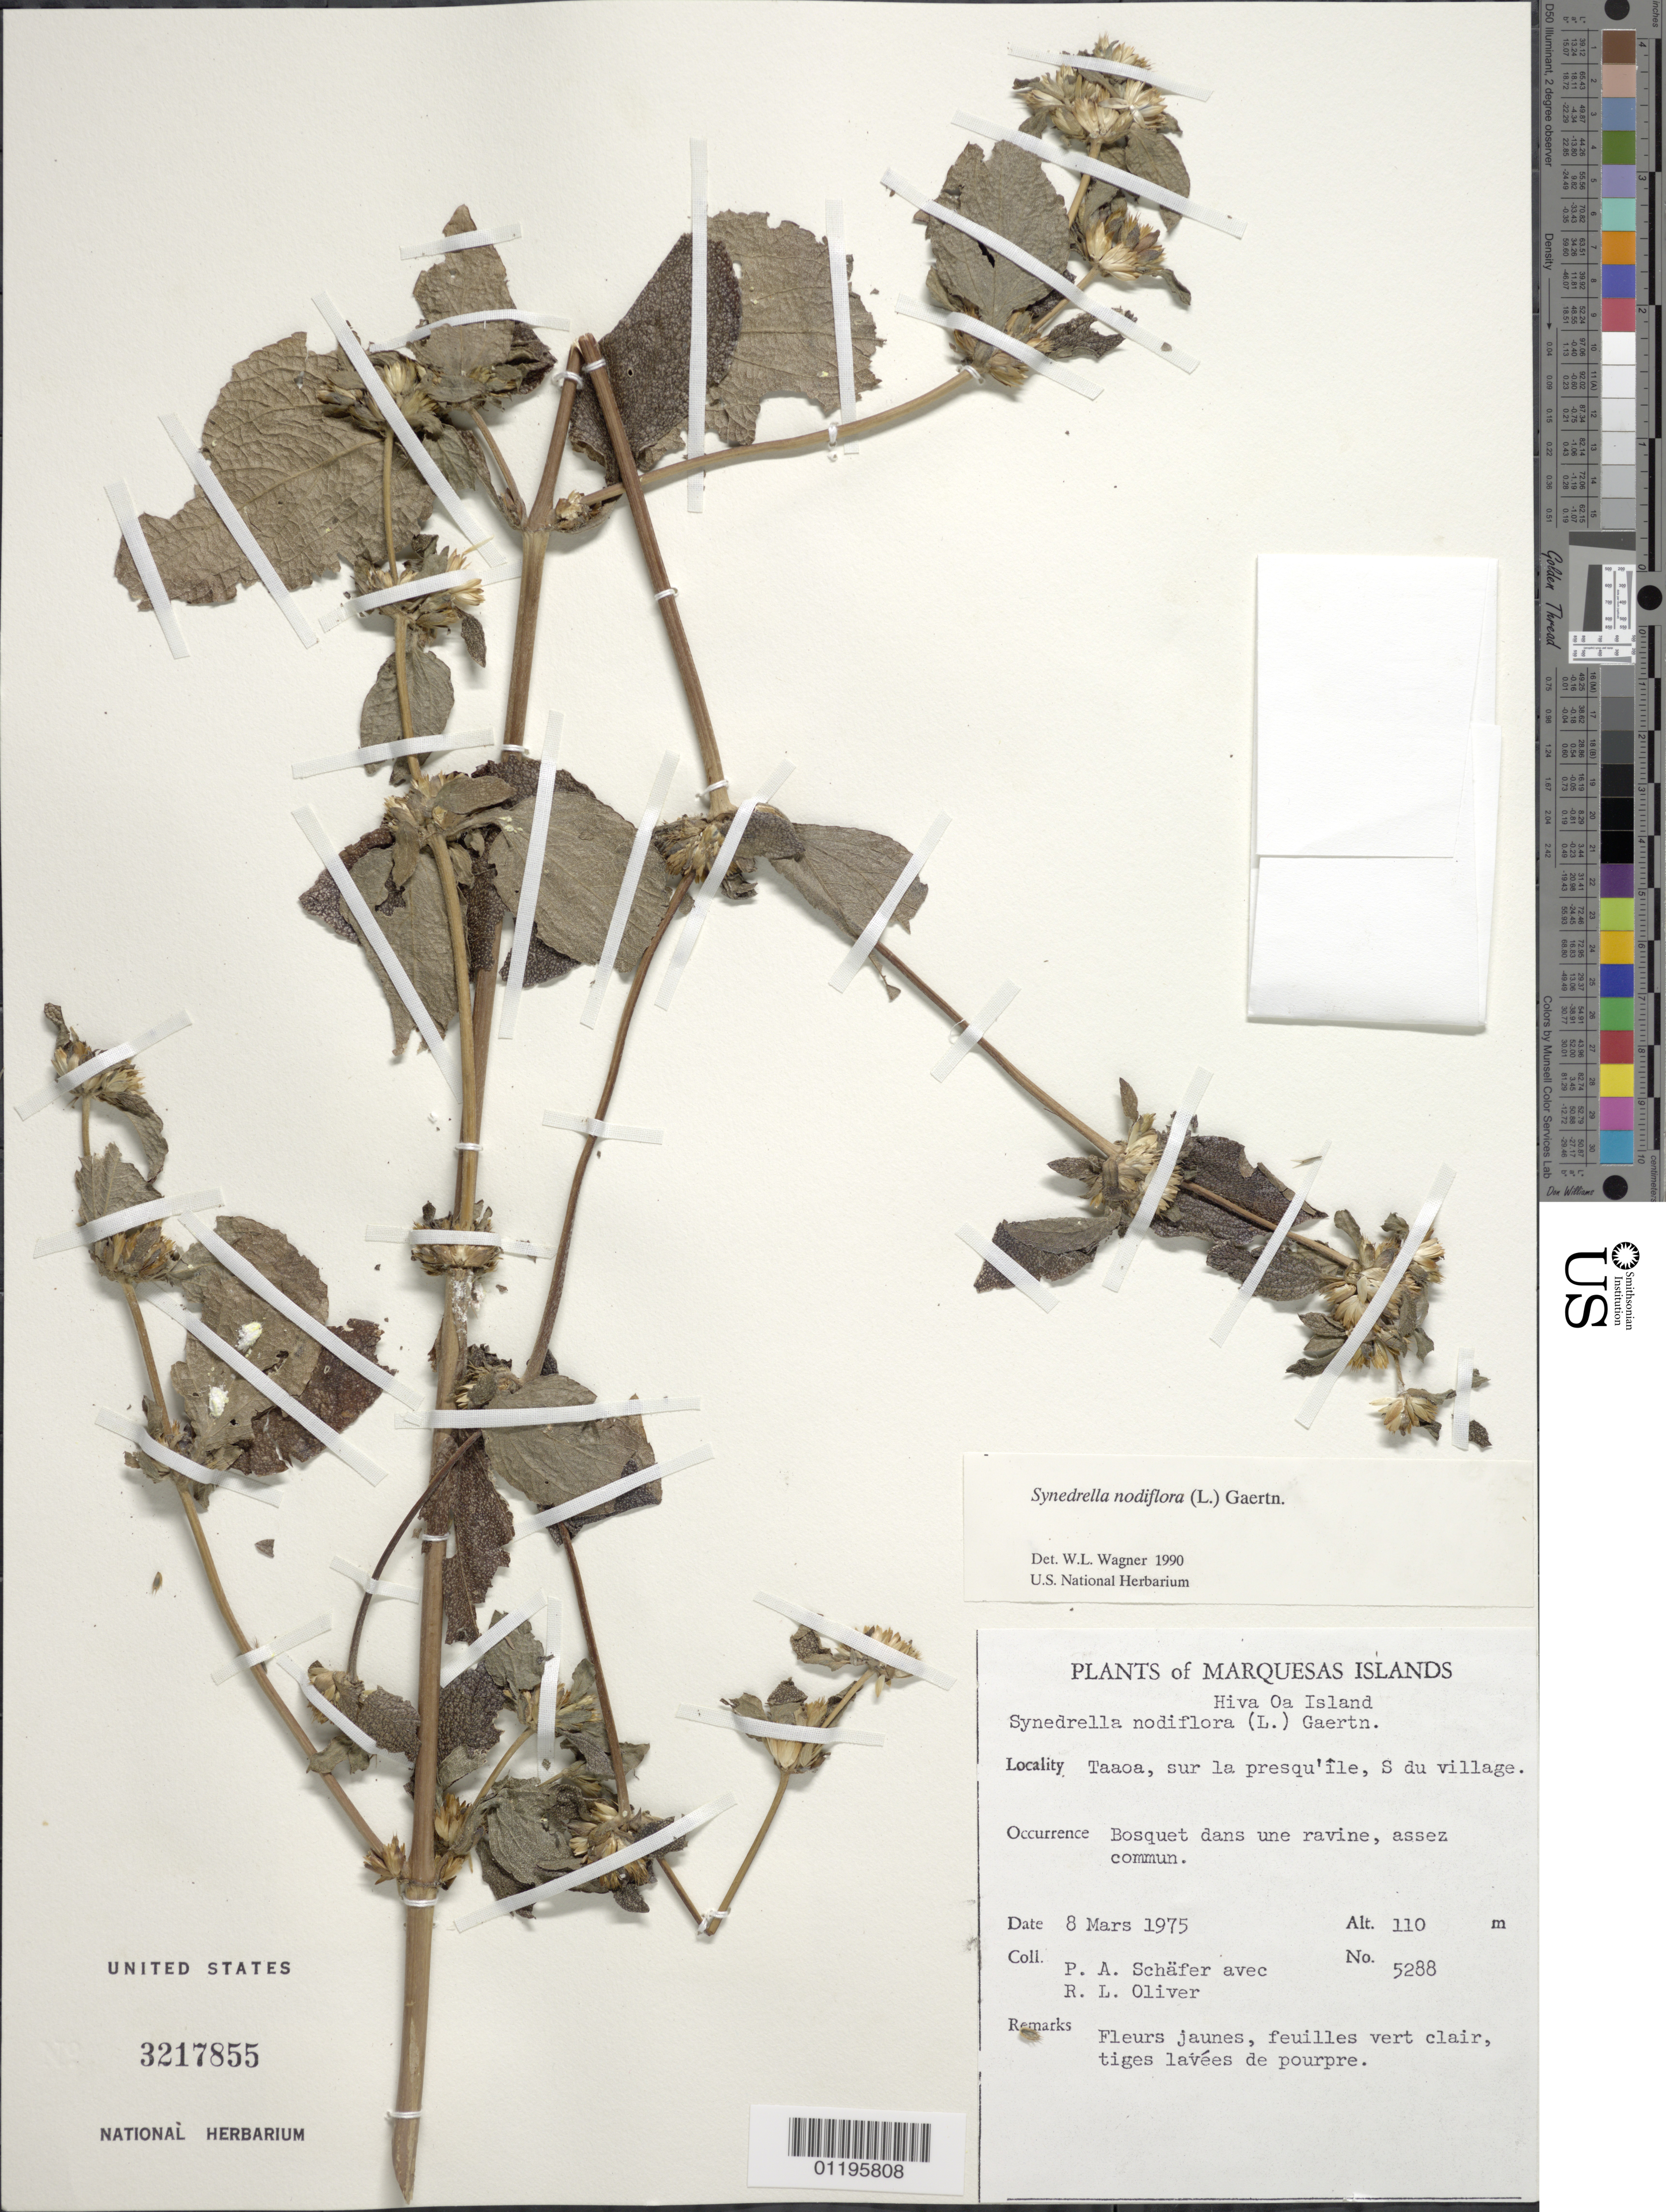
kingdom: Plantae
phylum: Tracheophyta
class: Magnoliopsida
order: Asterales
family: Asteraceae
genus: Synedrella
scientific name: Synedrella nodiflora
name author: (L.) Gaertn.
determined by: Wagner, W. L., (BOT), Smithsonian Institution - National Museum of Natural History (UNITED STATES)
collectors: P. A. Schäfer & R. L. Oliver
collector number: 5288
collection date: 1975-03-08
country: French Polynesia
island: Hiva Oa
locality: Taaoa, sur la presqu'île, S du village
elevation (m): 110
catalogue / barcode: US 3217855